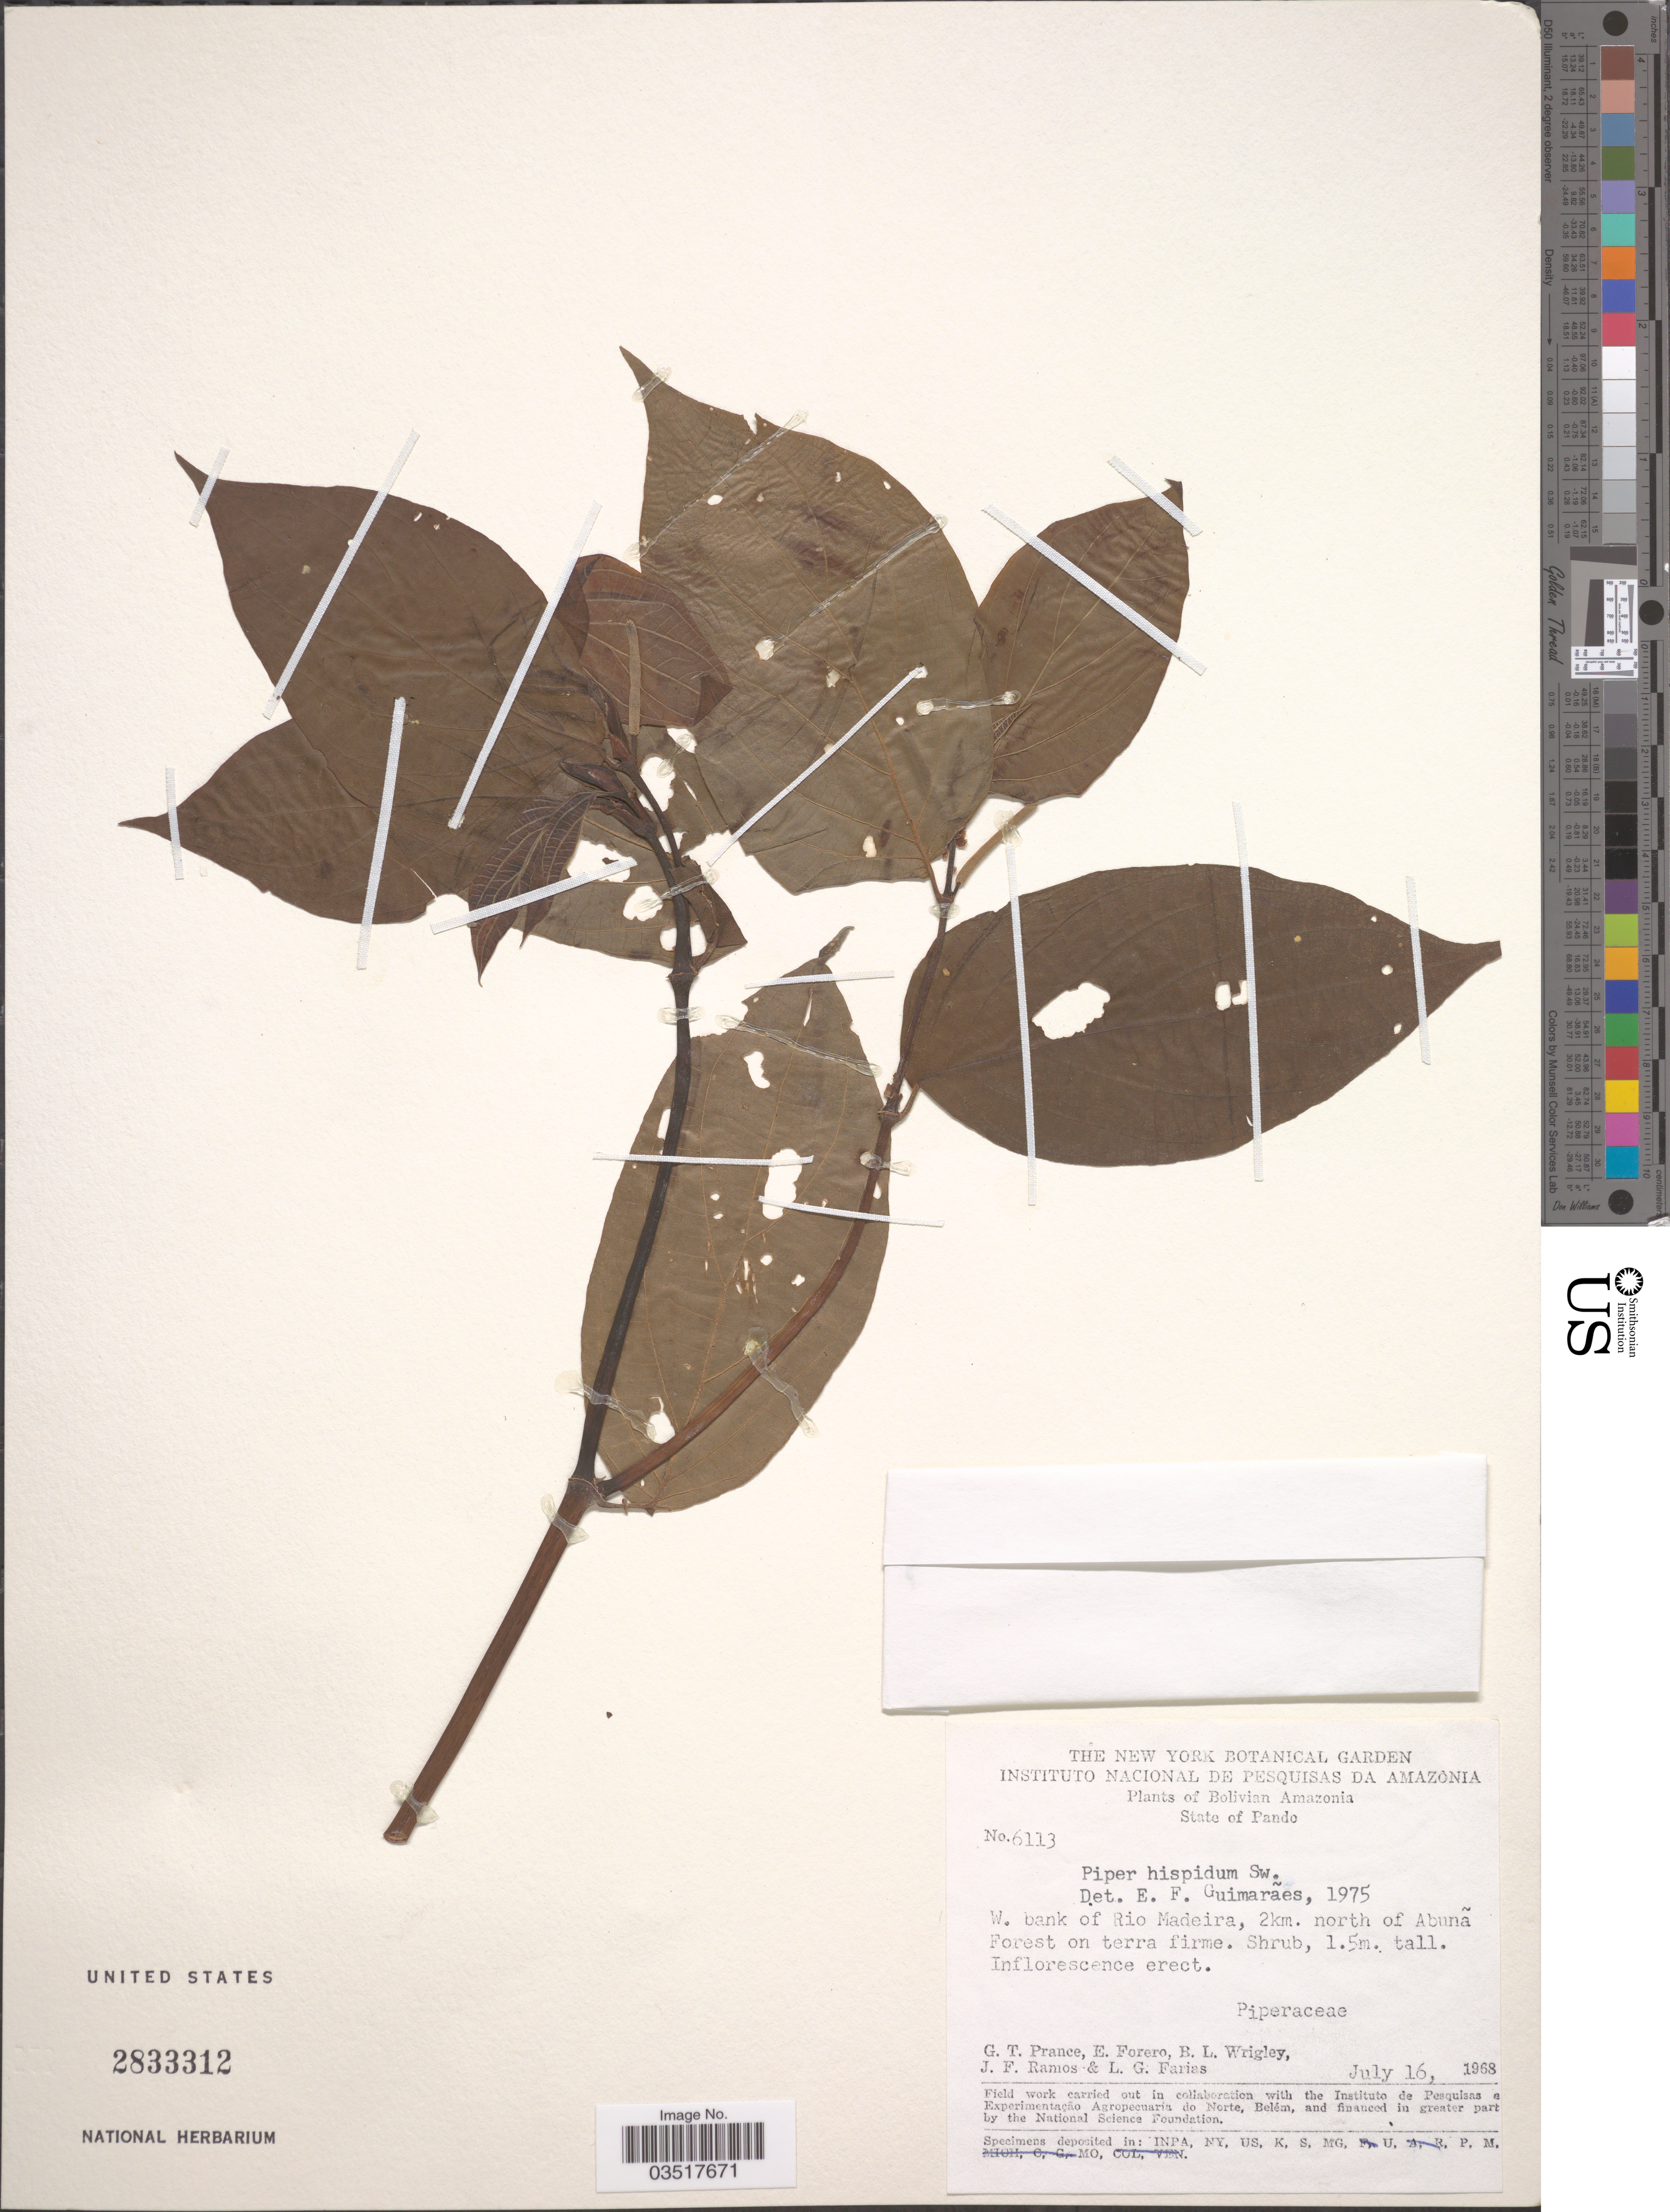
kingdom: Plantae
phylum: Tracheophyta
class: Magnoliopsida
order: Piperales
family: Piperaceae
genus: Piper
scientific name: Piper hispidum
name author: Sw.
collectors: G. T. Prance, E. Forero, B. L. Wrigley, J. F. Ramos & L. G. Farias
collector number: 6113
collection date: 1968-07-16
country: Bolivia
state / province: Pando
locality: Bolivian Amazonia. W. bank of Rio Madeira, 2km. north of Abunã.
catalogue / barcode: US 2833312